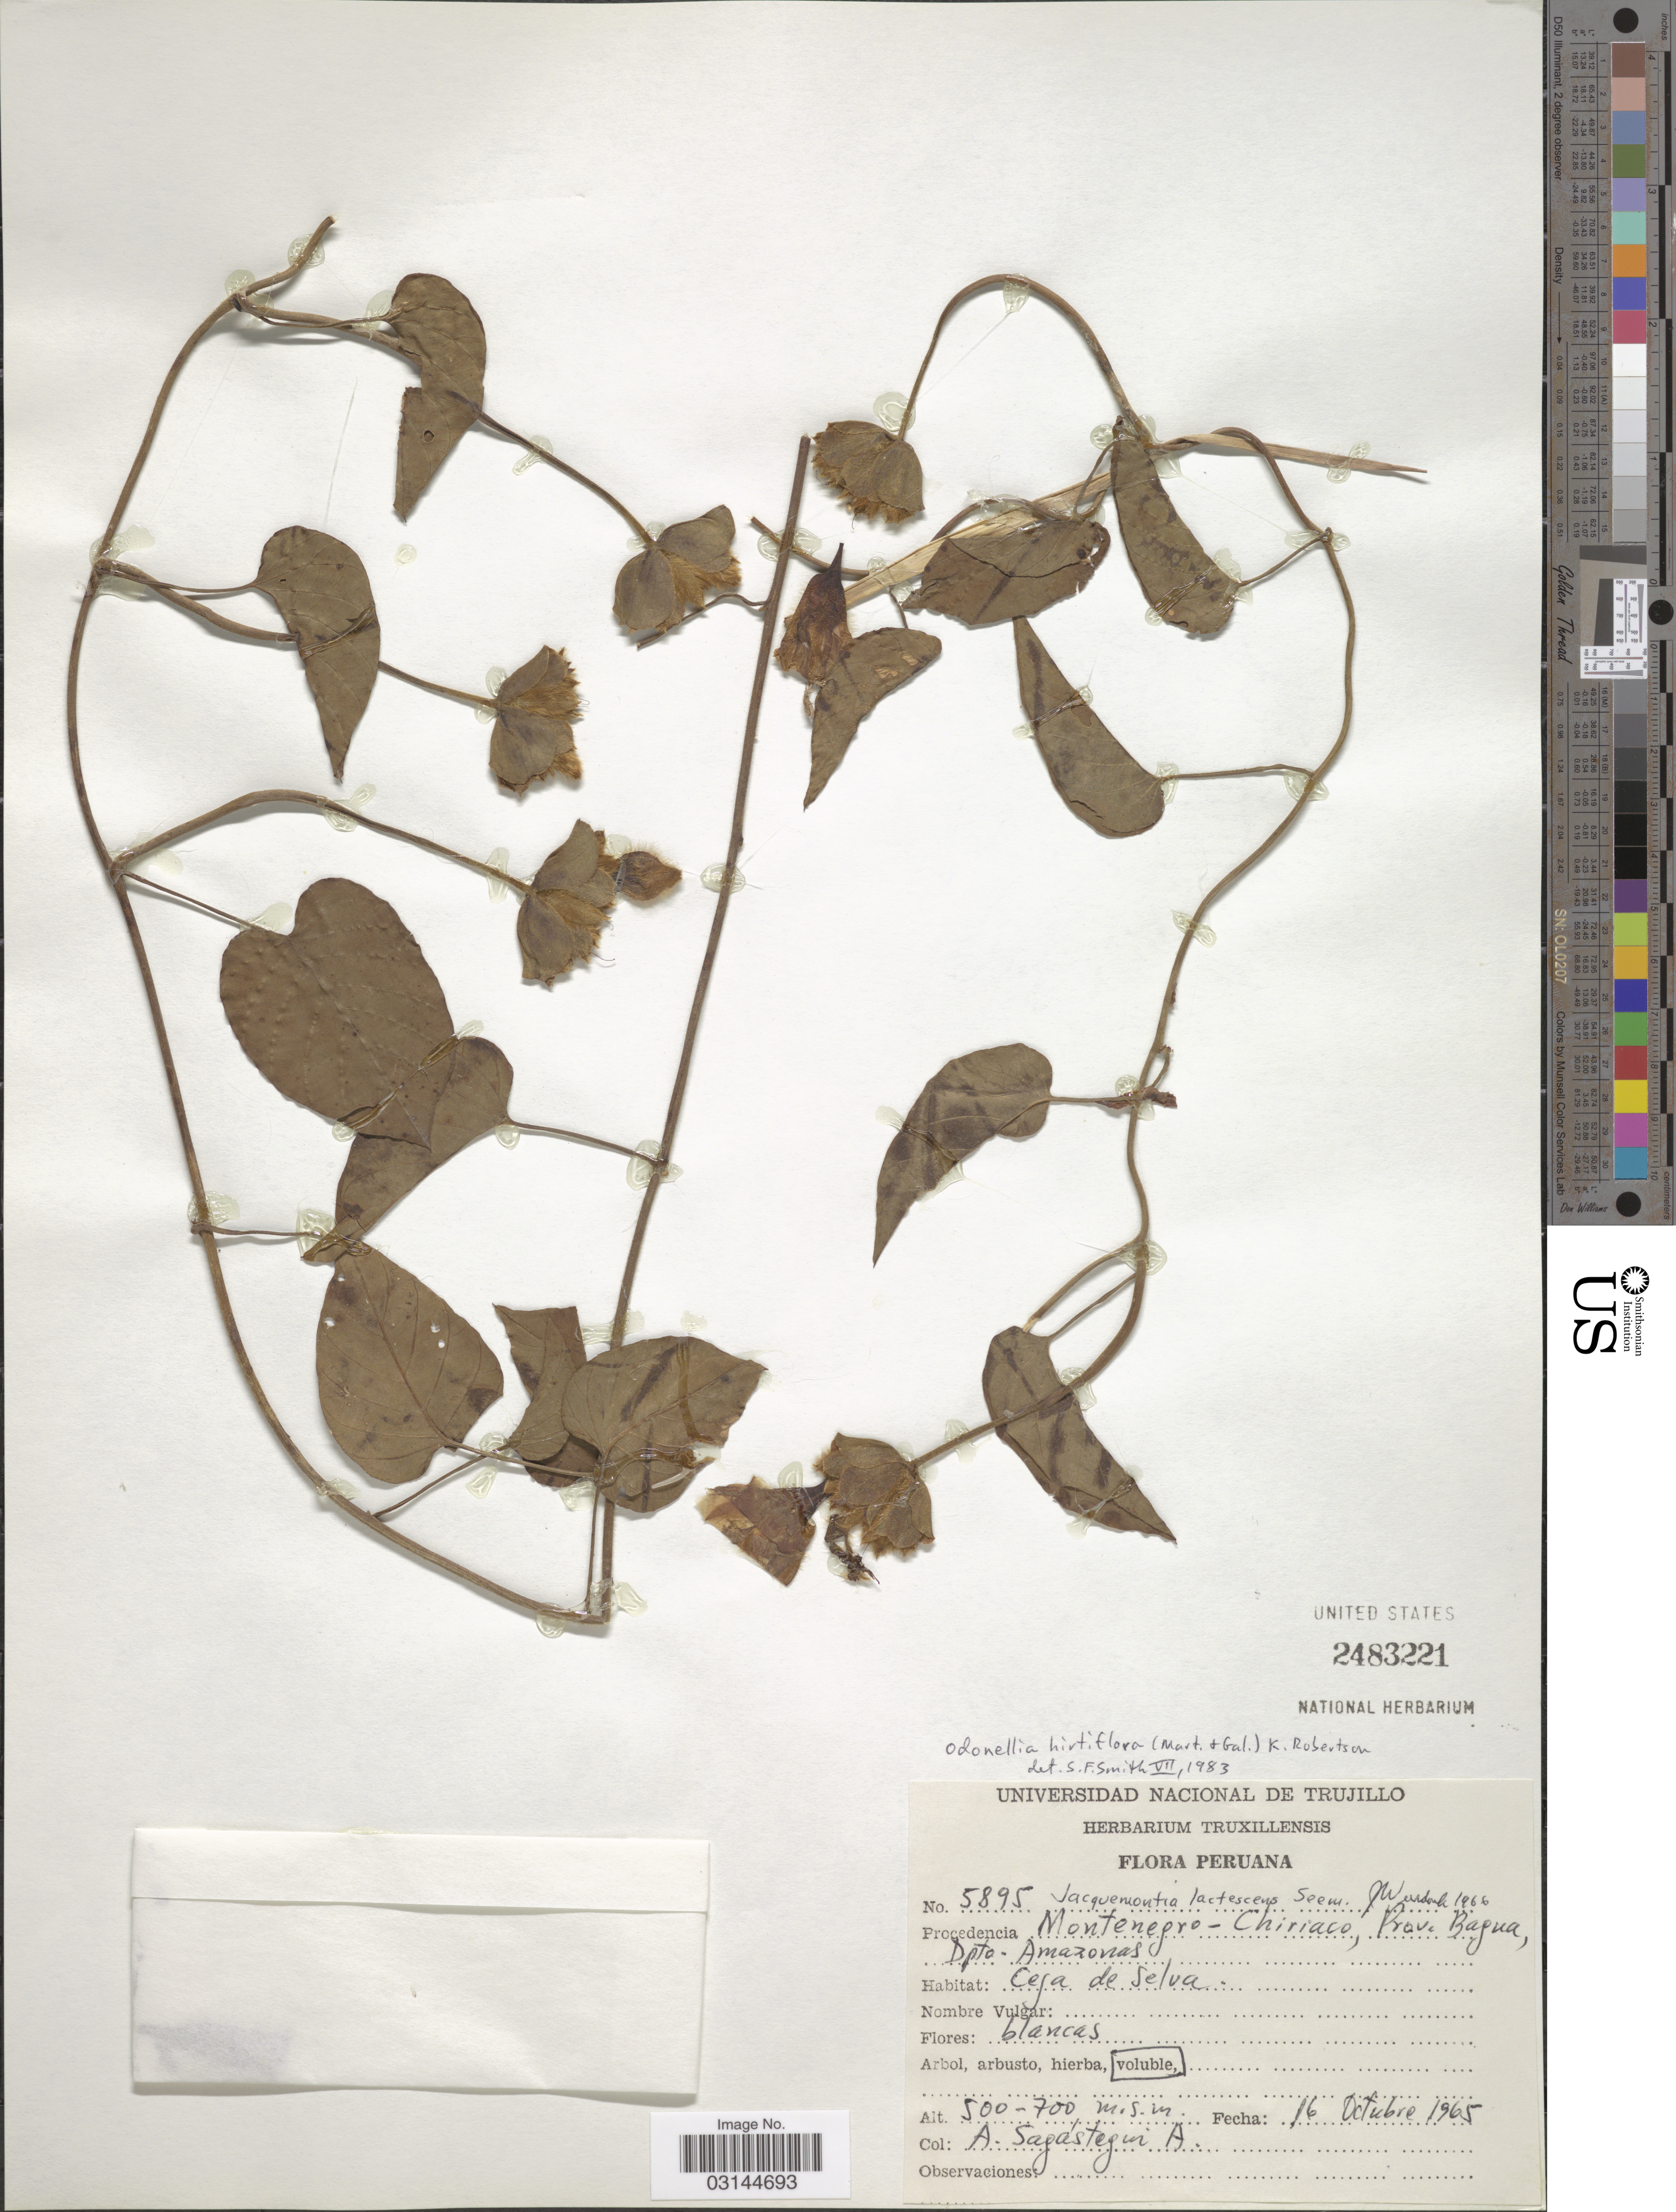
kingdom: Plantae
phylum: Tracheophyta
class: Magnoliopsida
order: Solanales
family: Convolvulaceae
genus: Odonellia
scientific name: Odonellia hirtiflora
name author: (M. Martens & Galeotti) K.R. Robertson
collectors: A. Sagástegui A.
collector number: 5895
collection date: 1965-10-16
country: Peru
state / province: Amazonas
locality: Procedencia Montenegro-Chiriaco, Prov. Bagua, Dpto. Amazonas.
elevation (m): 500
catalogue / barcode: US 2483221